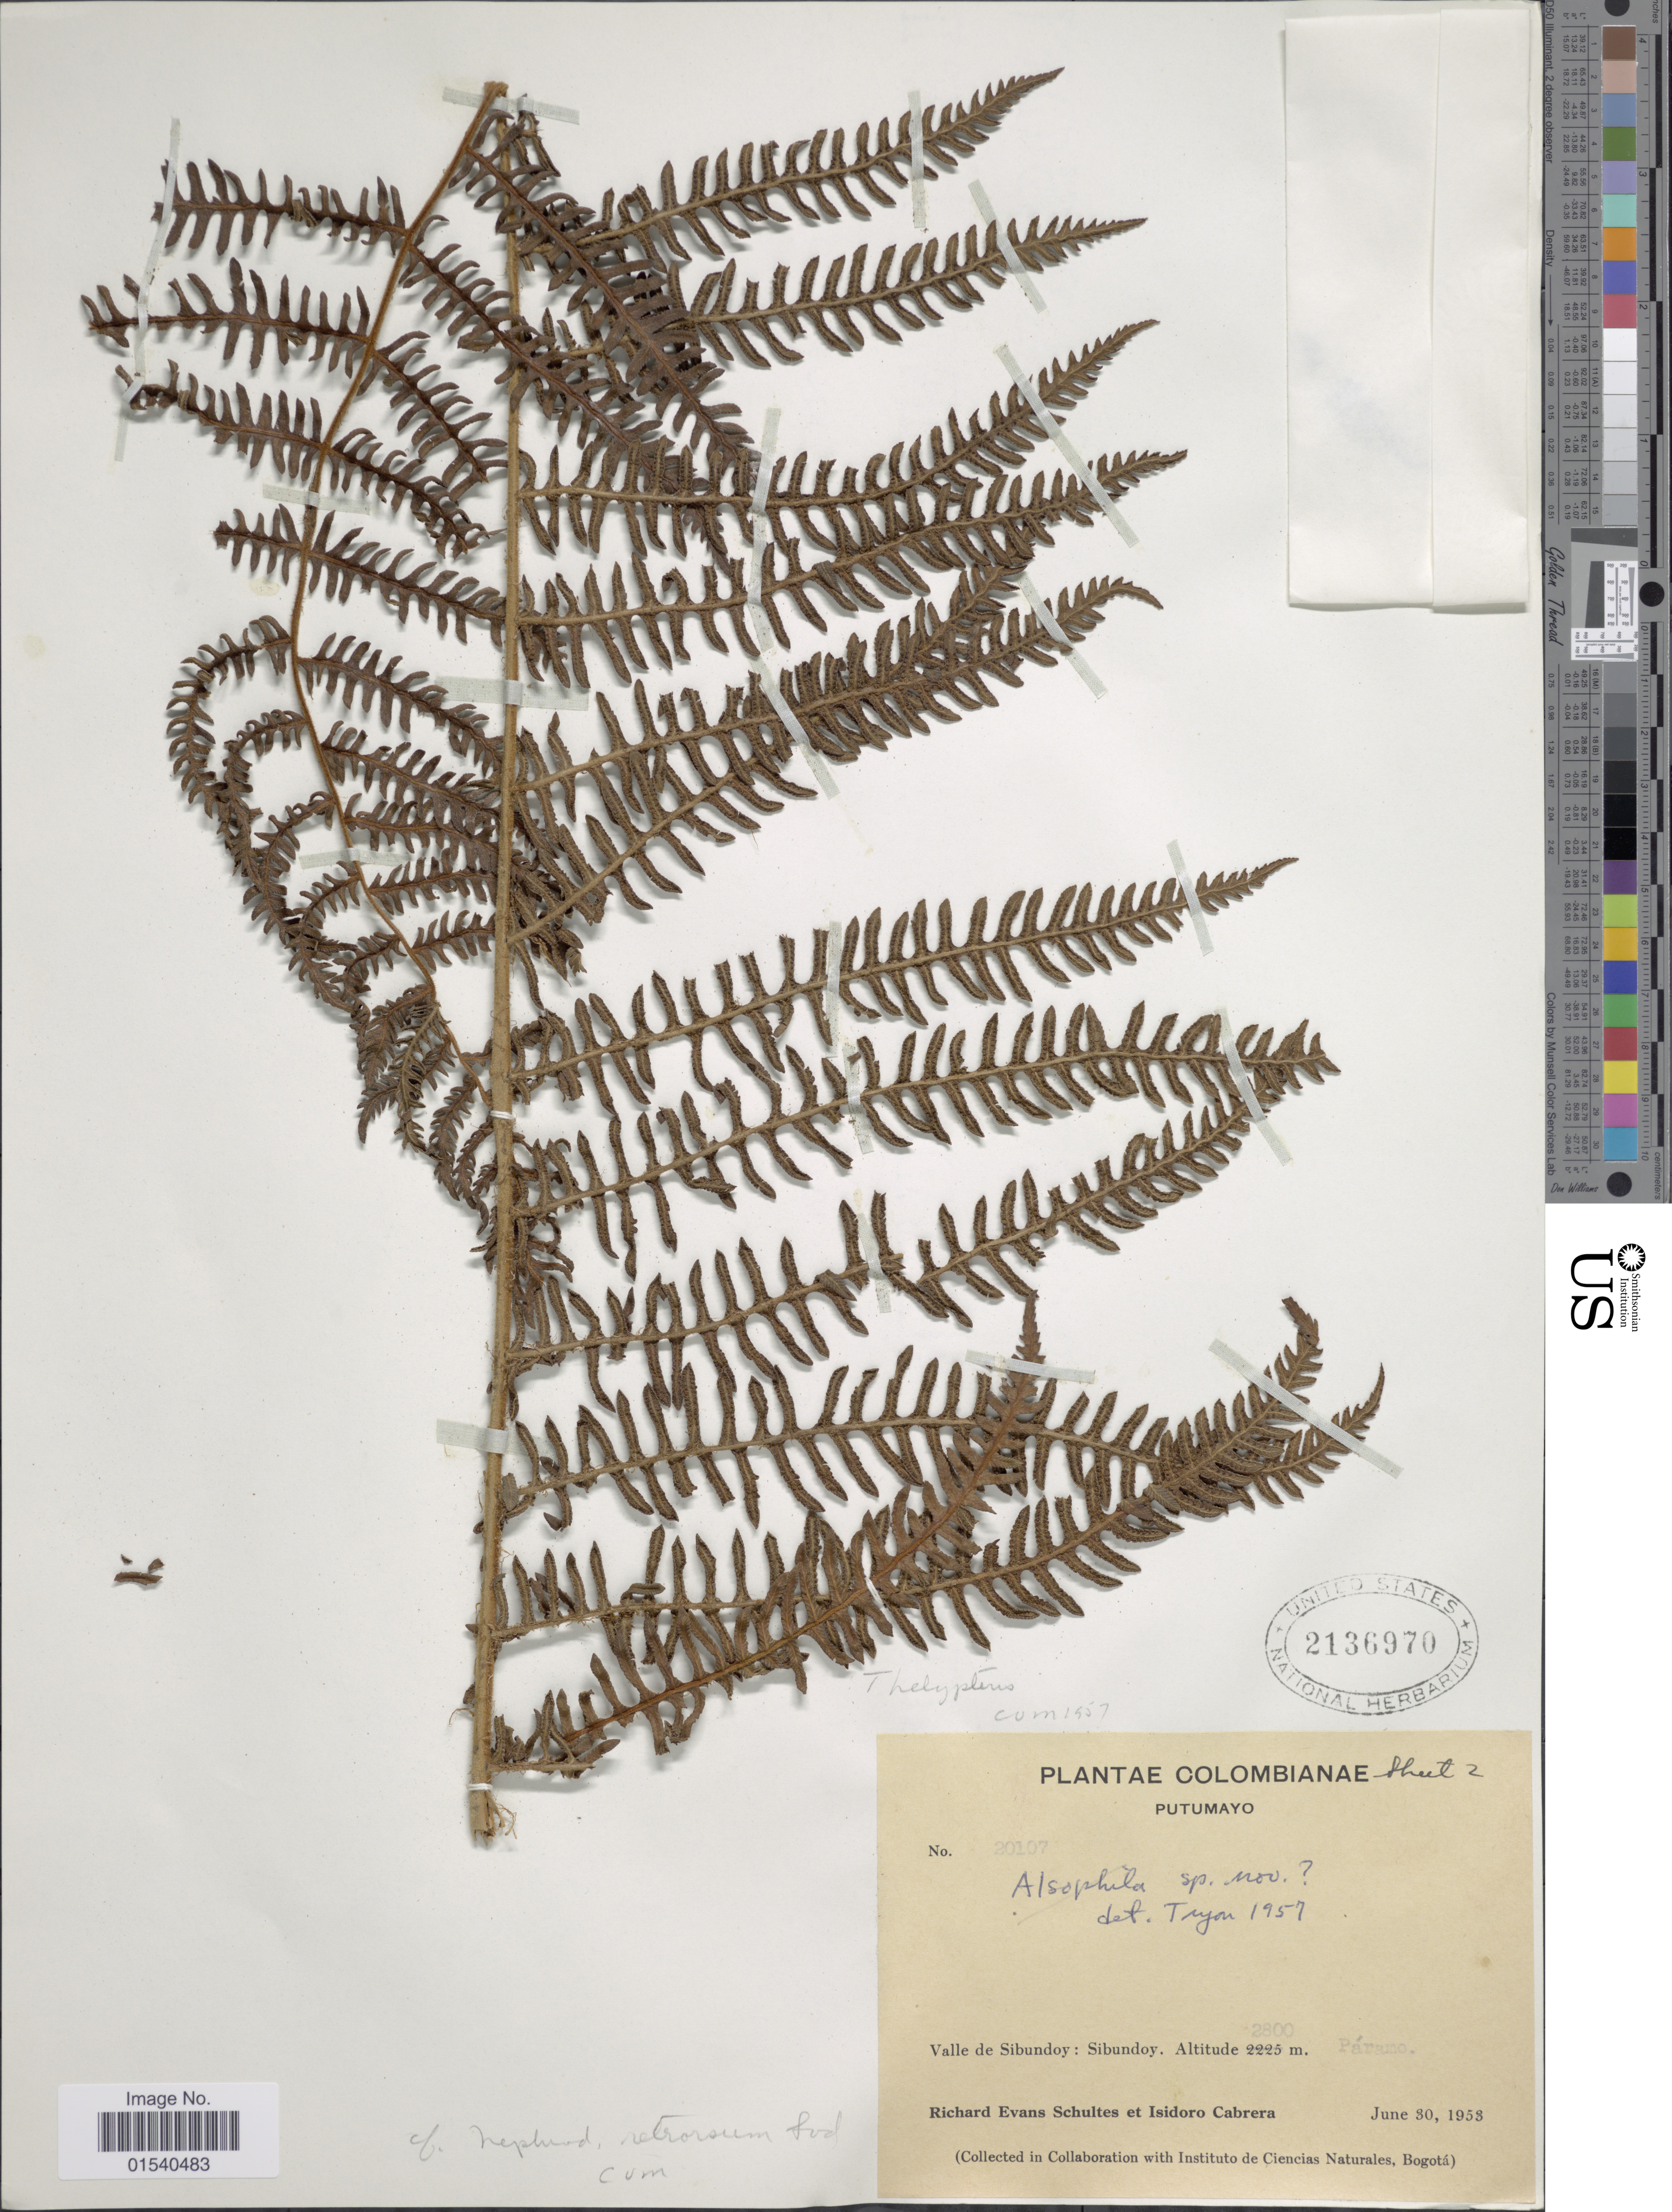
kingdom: Plantae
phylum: Tracheophyta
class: Polypodiopsida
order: Polypodiales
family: Thelypteridaceae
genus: Amauropelta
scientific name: Amauropelta pilosohispida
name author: (Hook.) A.R. Sm.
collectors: R. E. Schultes & I. Cabrera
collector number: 20107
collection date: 1953-06-30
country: Colombia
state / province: Putumayo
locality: Valle de Sibundoy: Sibundoy. Páramo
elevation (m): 2800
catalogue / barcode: US 2136970